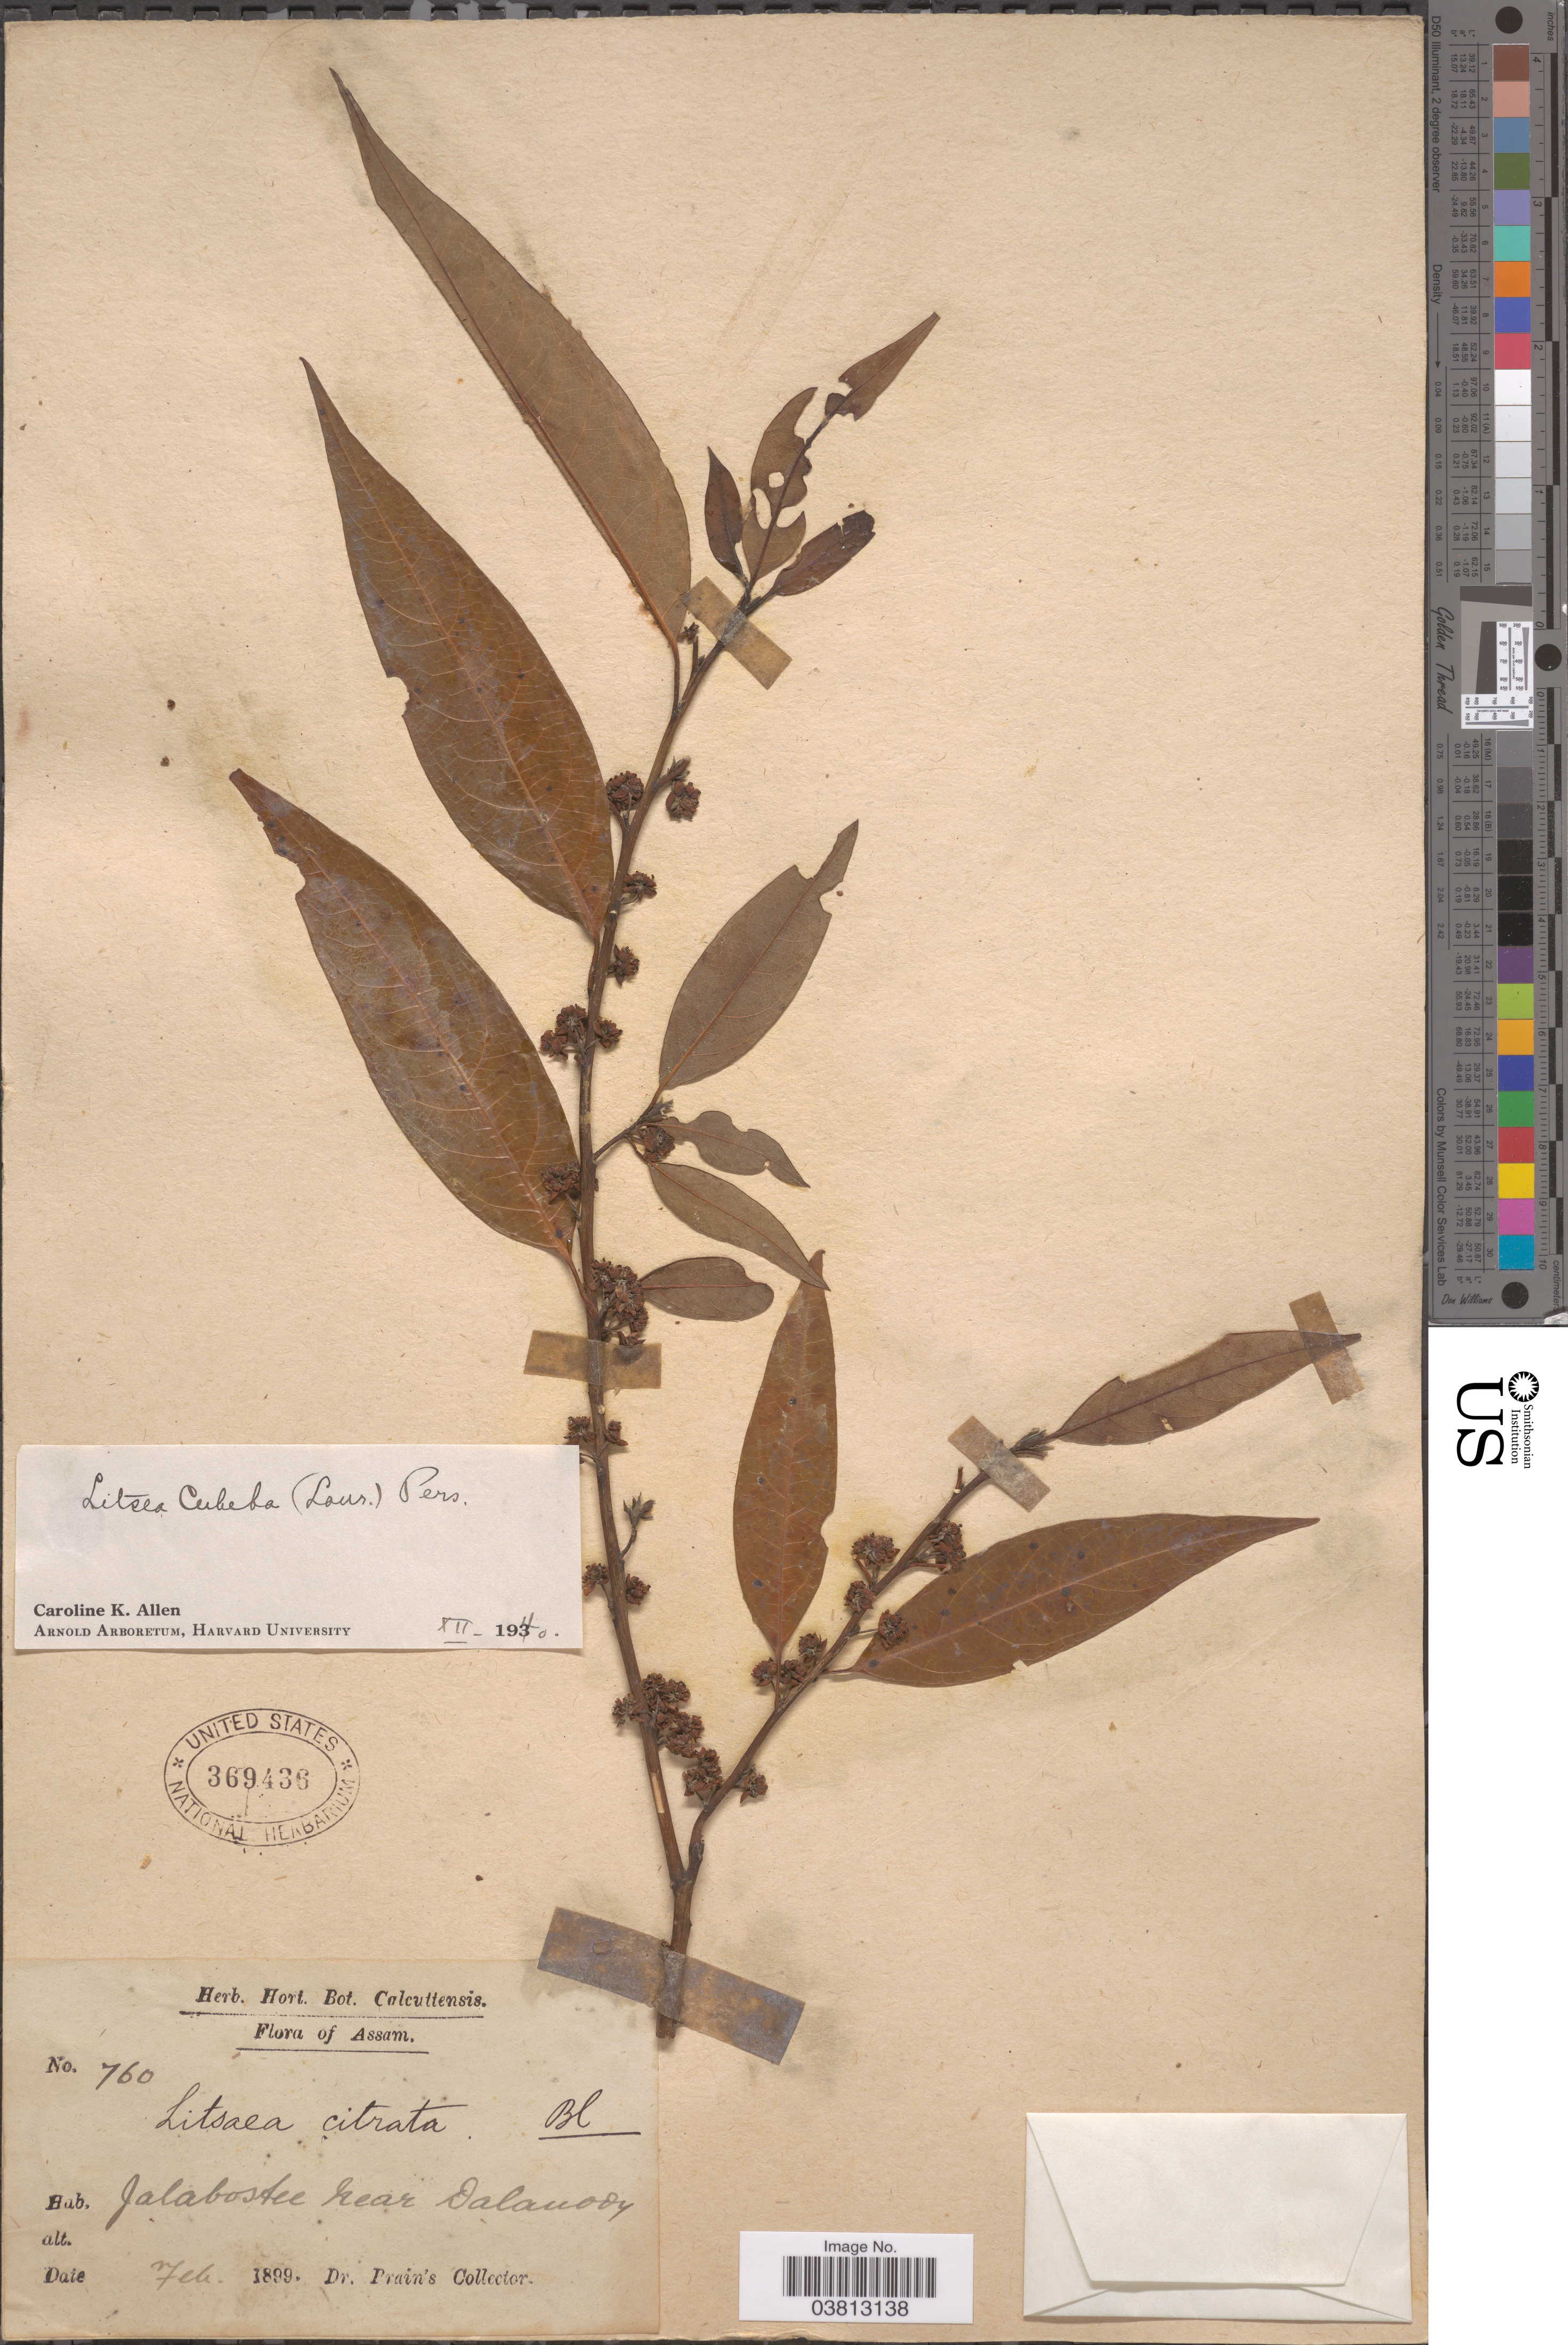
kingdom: Plantae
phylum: Tracheophyta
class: Magnoliopsida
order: Laurales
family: Lauraceae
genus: Litsea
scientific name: Litsea cubeba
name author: (Lour.) Pers.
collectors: Dr. Prain's collector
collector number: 760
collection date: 1899-02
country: India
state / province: Assam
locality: Jalabostee near Dalawdy [interpreted].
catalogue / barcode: US 369436